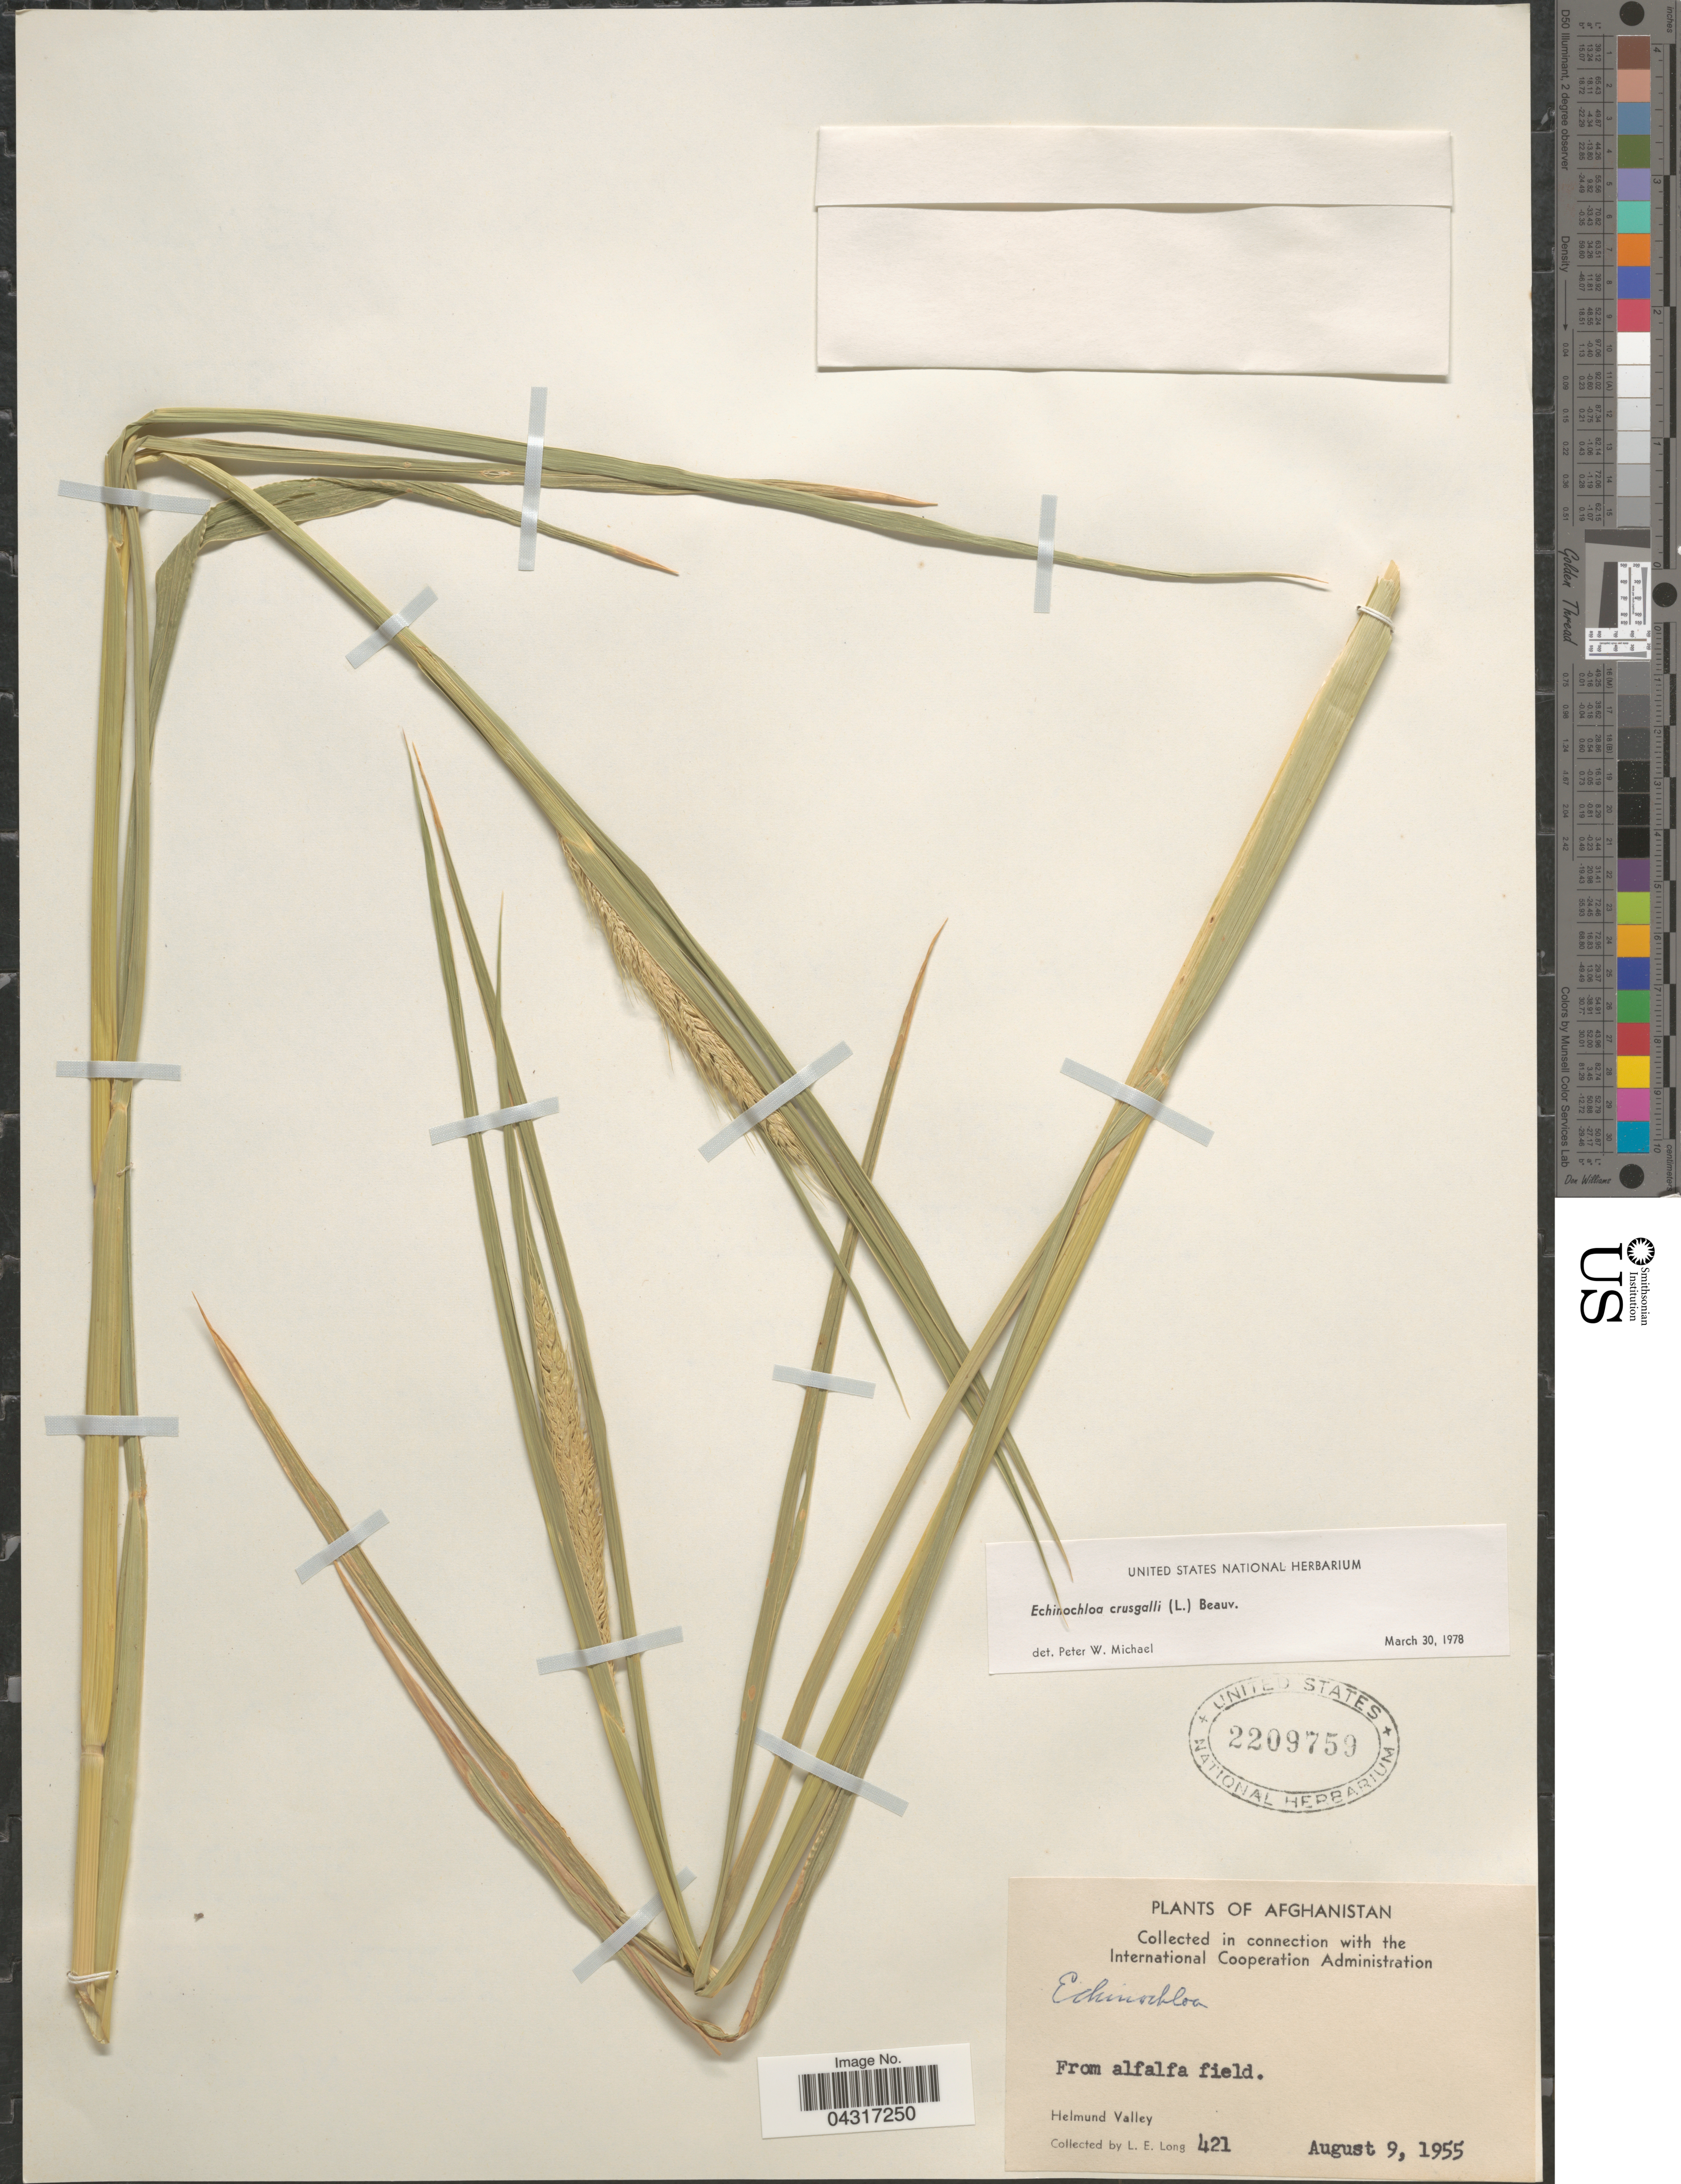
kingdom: Plantae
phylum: Tracheophyta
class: Liliopsida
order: Poales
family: Poaceae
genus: Echinochloa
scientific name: Echinochloa crus-galli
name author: (L.) P. Beauv.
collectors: L. E. Long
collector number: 421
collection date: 1955-08-09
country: Afghanistan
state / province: Helmand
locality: From alfalfa field. Helmund Valley.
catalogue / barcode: US 2209759